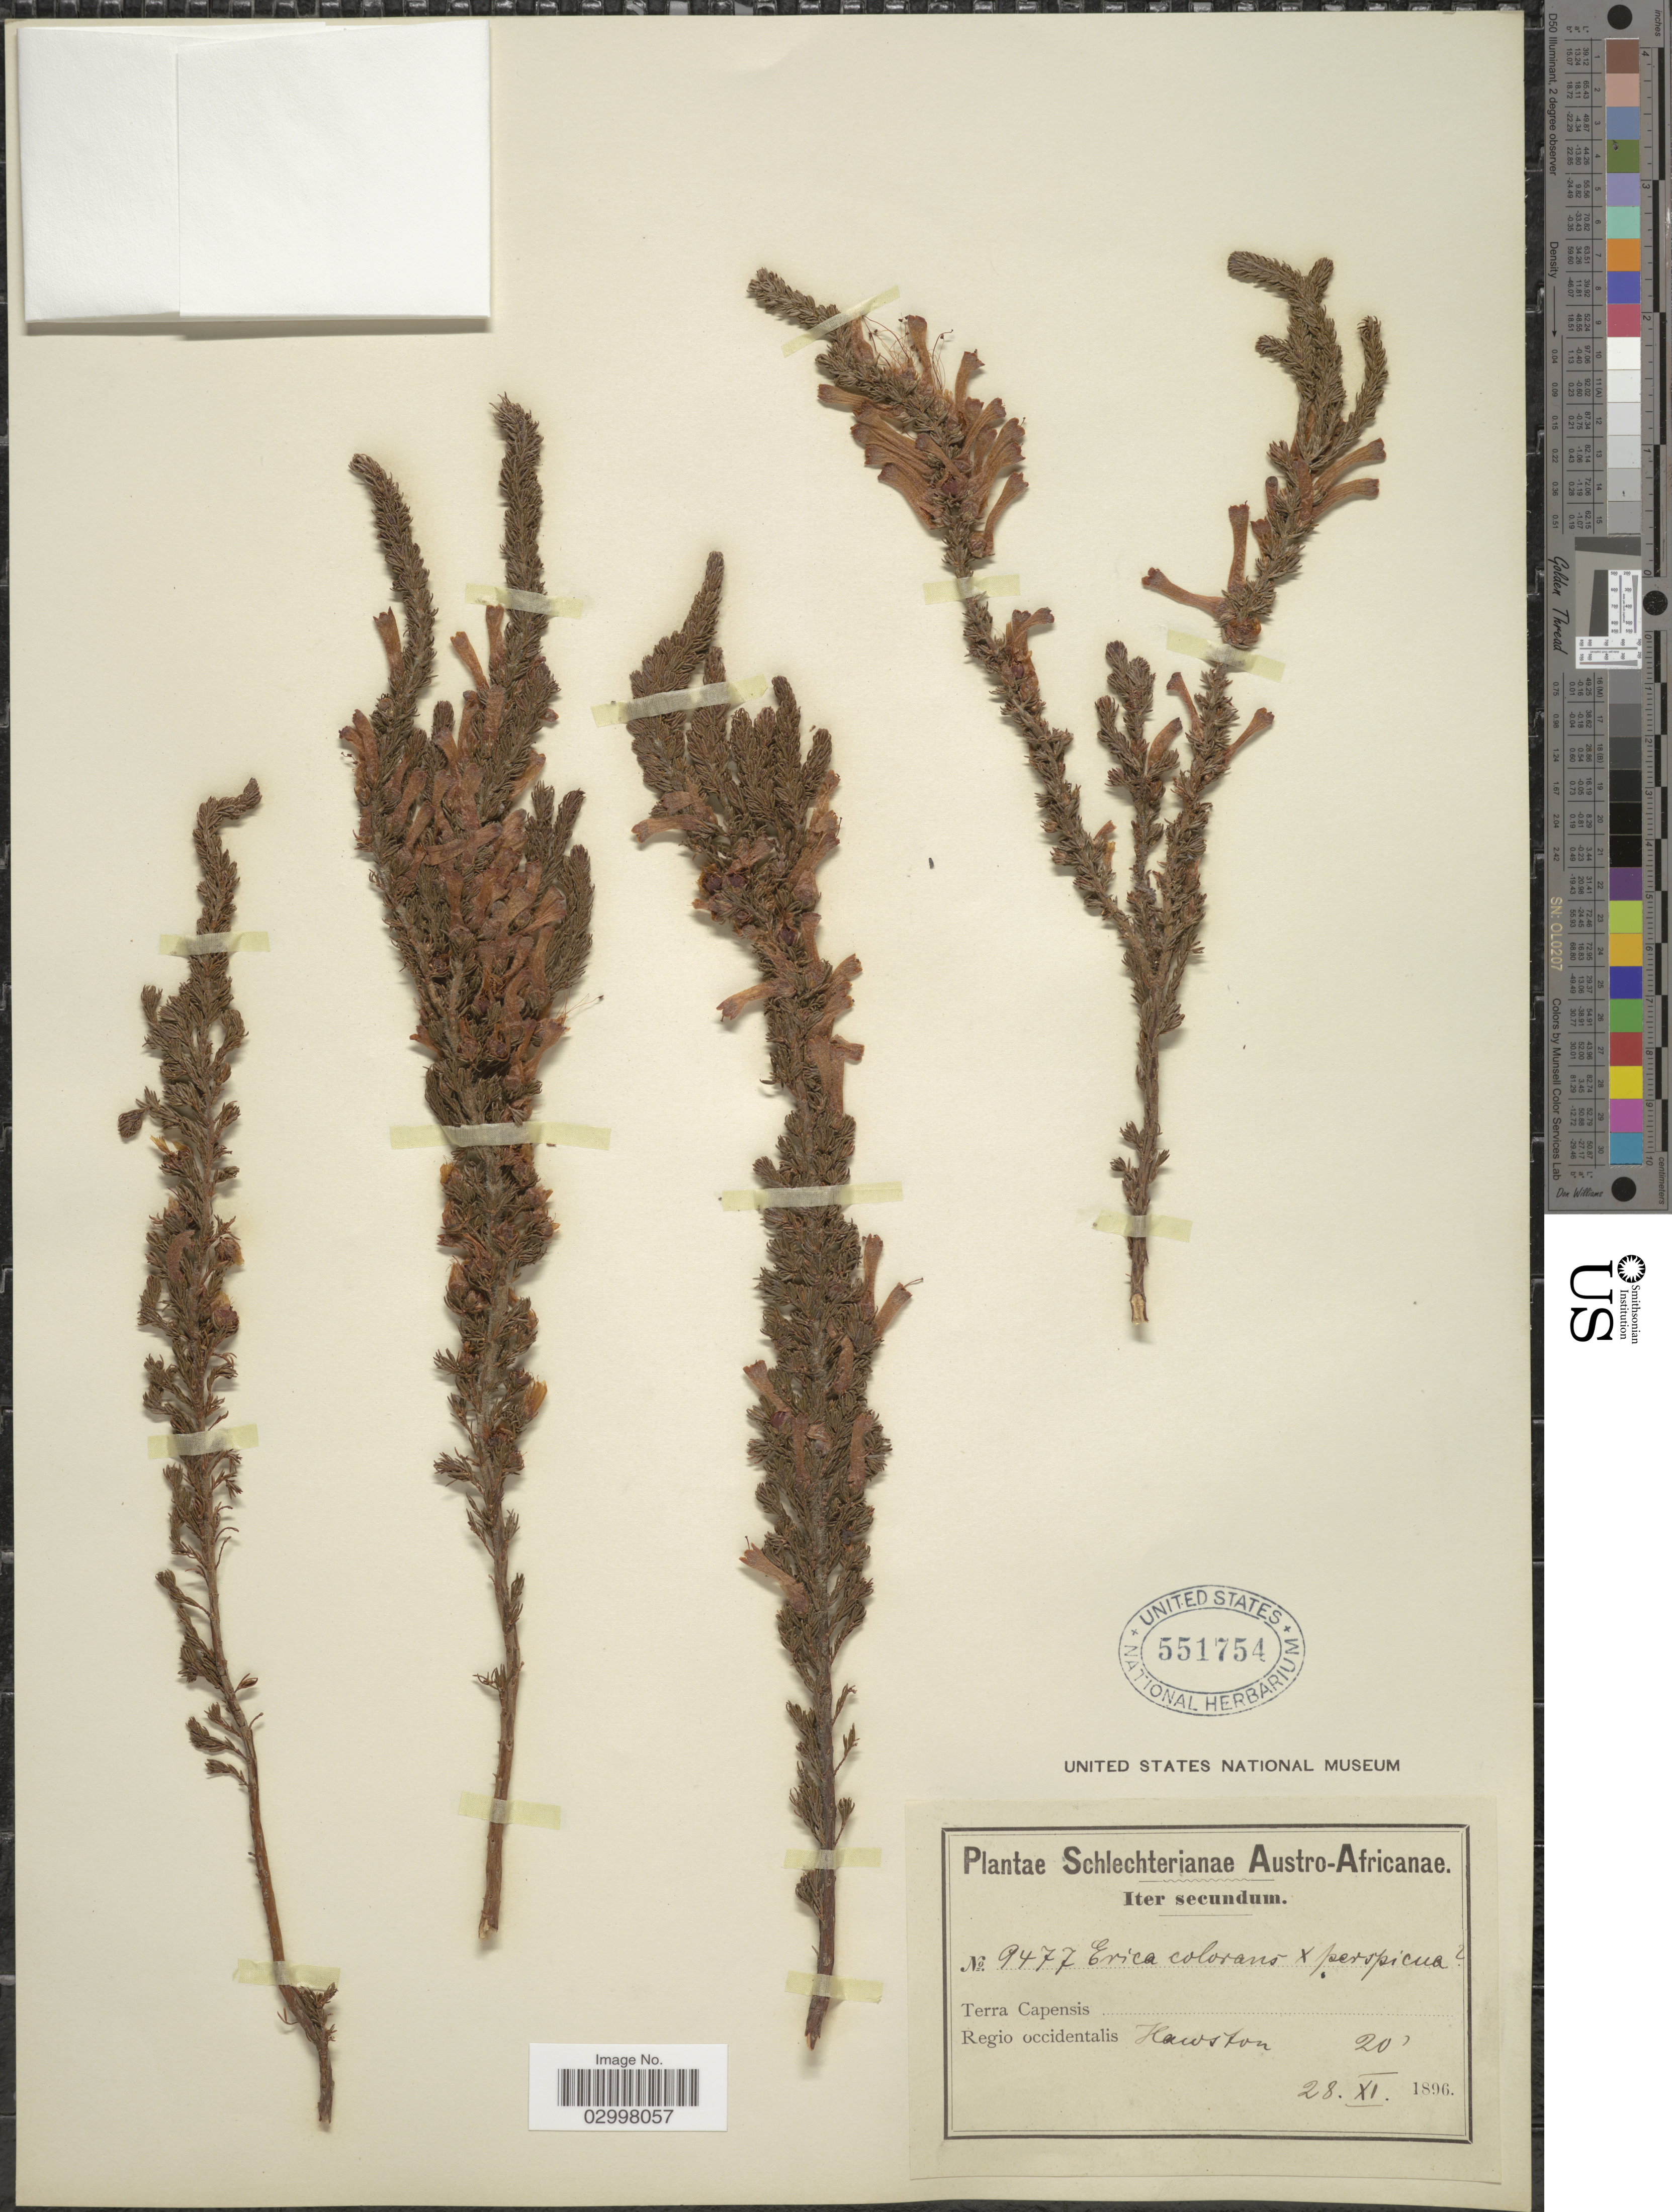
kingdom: Plantae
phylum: Tracheophyta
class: Magnoliopsida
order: Ericales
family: Ericaceae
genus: Erica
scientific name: Erica colorans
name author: Andrews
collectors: Schlechter, --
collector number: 9477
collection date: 1896-11-28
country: South Africa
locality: Austro-Africanae. Terra Capensis. Regio occidentalis Hawston.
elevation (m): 6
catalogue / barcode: US 551754